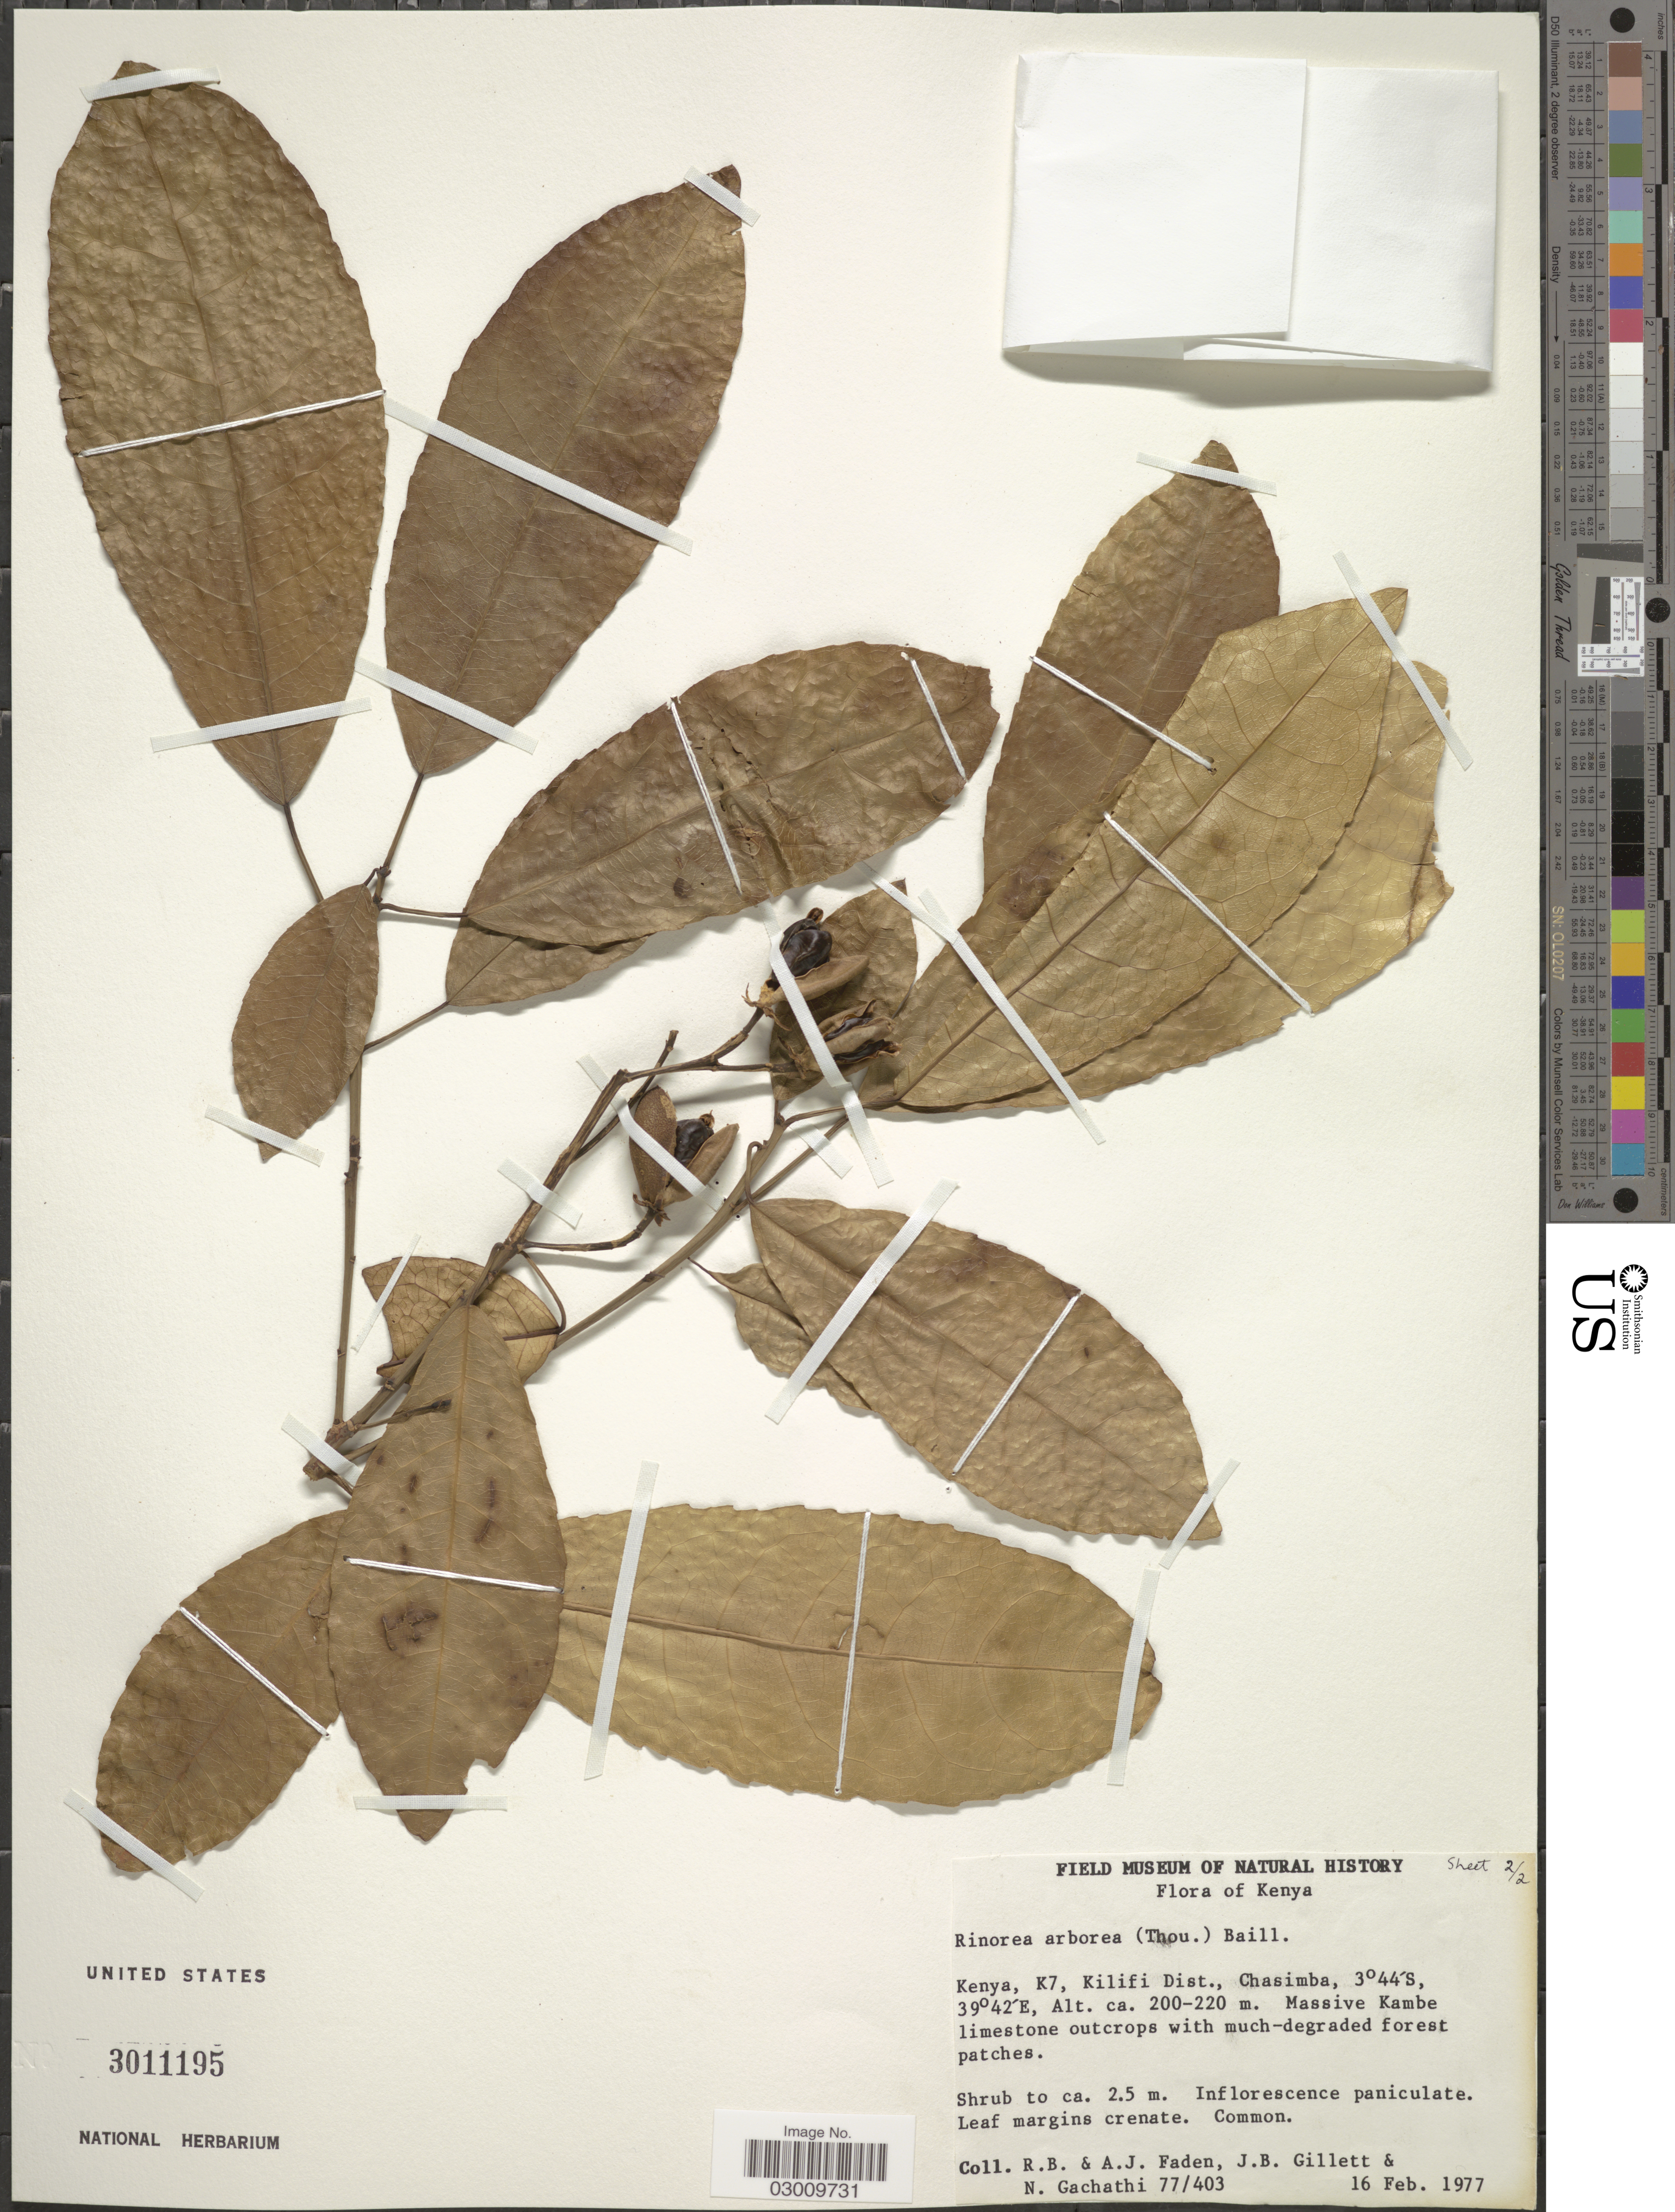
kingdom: Plantae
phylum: Tracheophyta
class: Magnoliopsida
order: Malpighiales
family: Violaceae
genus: Rinorea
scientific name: Rinorea arborea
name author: (Thouars) Baill.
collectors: R. B. Faden, A. J. Faden, J. B. Gillett & N. Gachathi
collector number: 77/403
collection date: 1977-02-16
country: Kenya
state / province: Kilifi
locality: K7, Kilifi Dist., Chasimba. Massive Kame limestone.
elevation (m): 200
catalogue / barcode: US 3011195